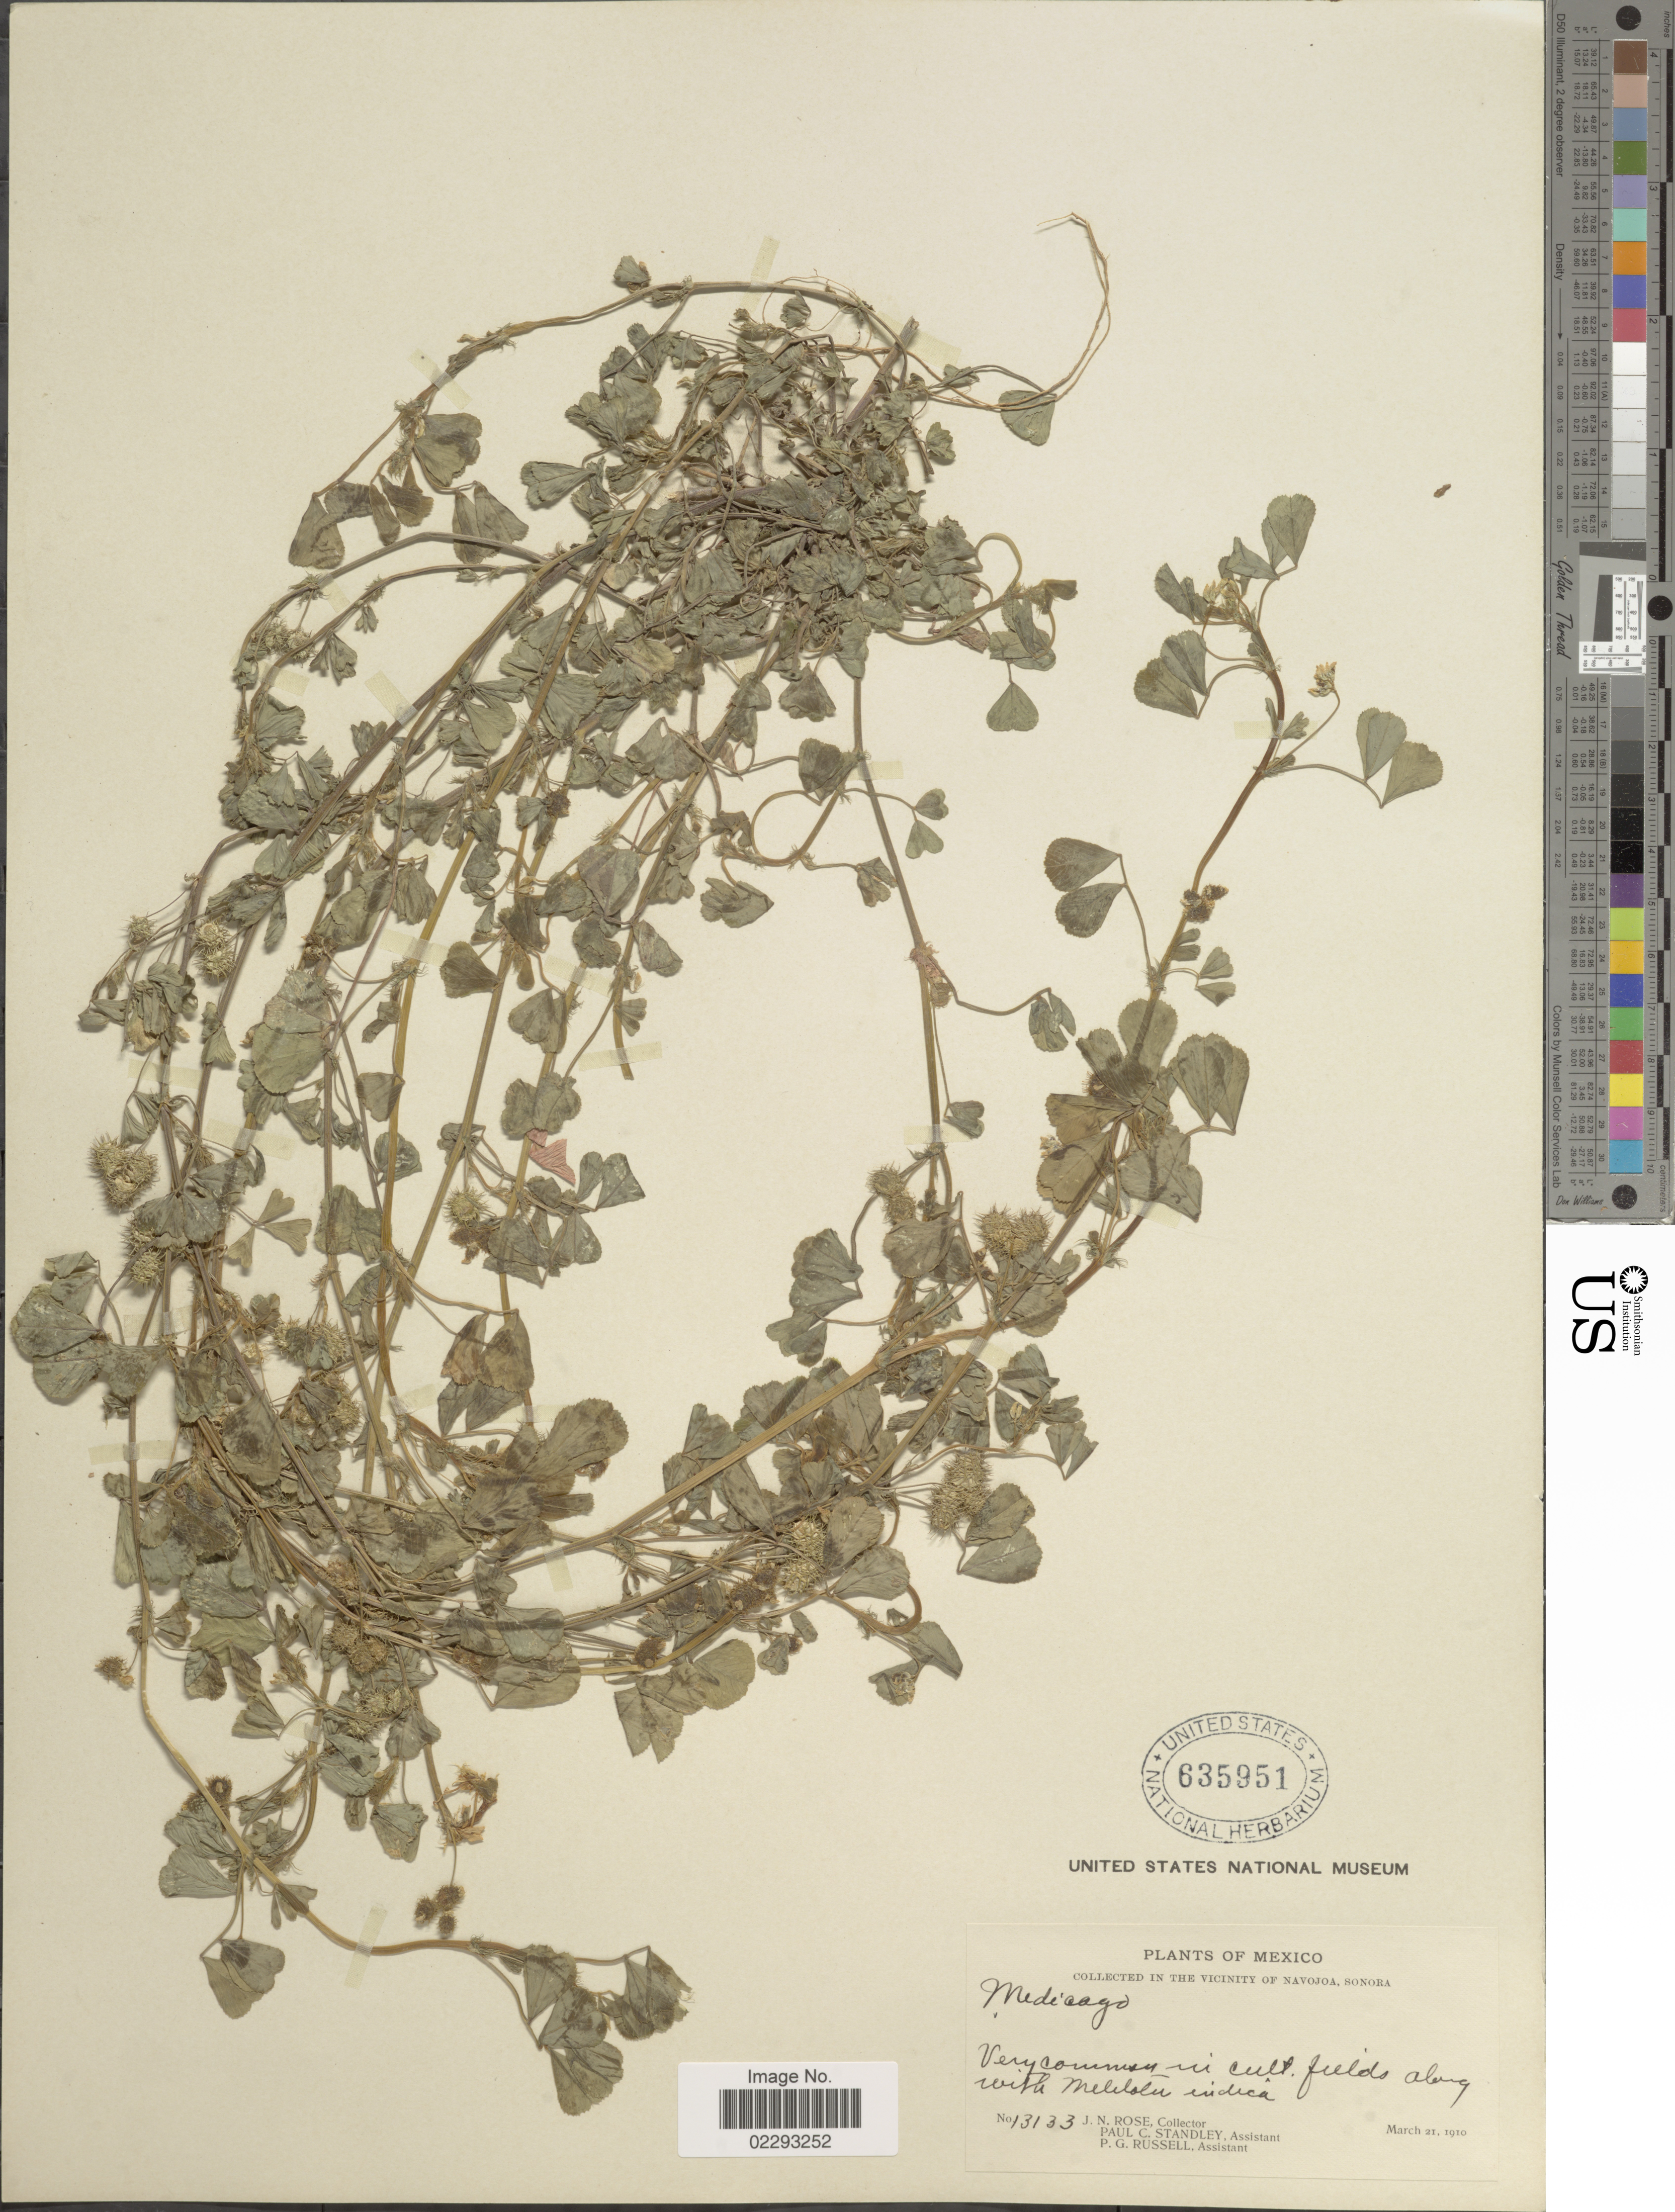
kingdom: Plantae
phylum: Tracheophyta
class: Magnoliopsida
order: Fabales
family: Fabaceae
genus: Medicago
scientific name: Medicago polymorpha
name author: L.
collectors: J. N. Rose, P. C. Standley & P. G. Russell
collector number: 13133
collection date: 1910-03-21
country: Mexico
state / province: Sonora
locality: In the vicinity of Navojoa, very common in cult. fields along with Meliotus indica.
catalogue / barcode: US 635951